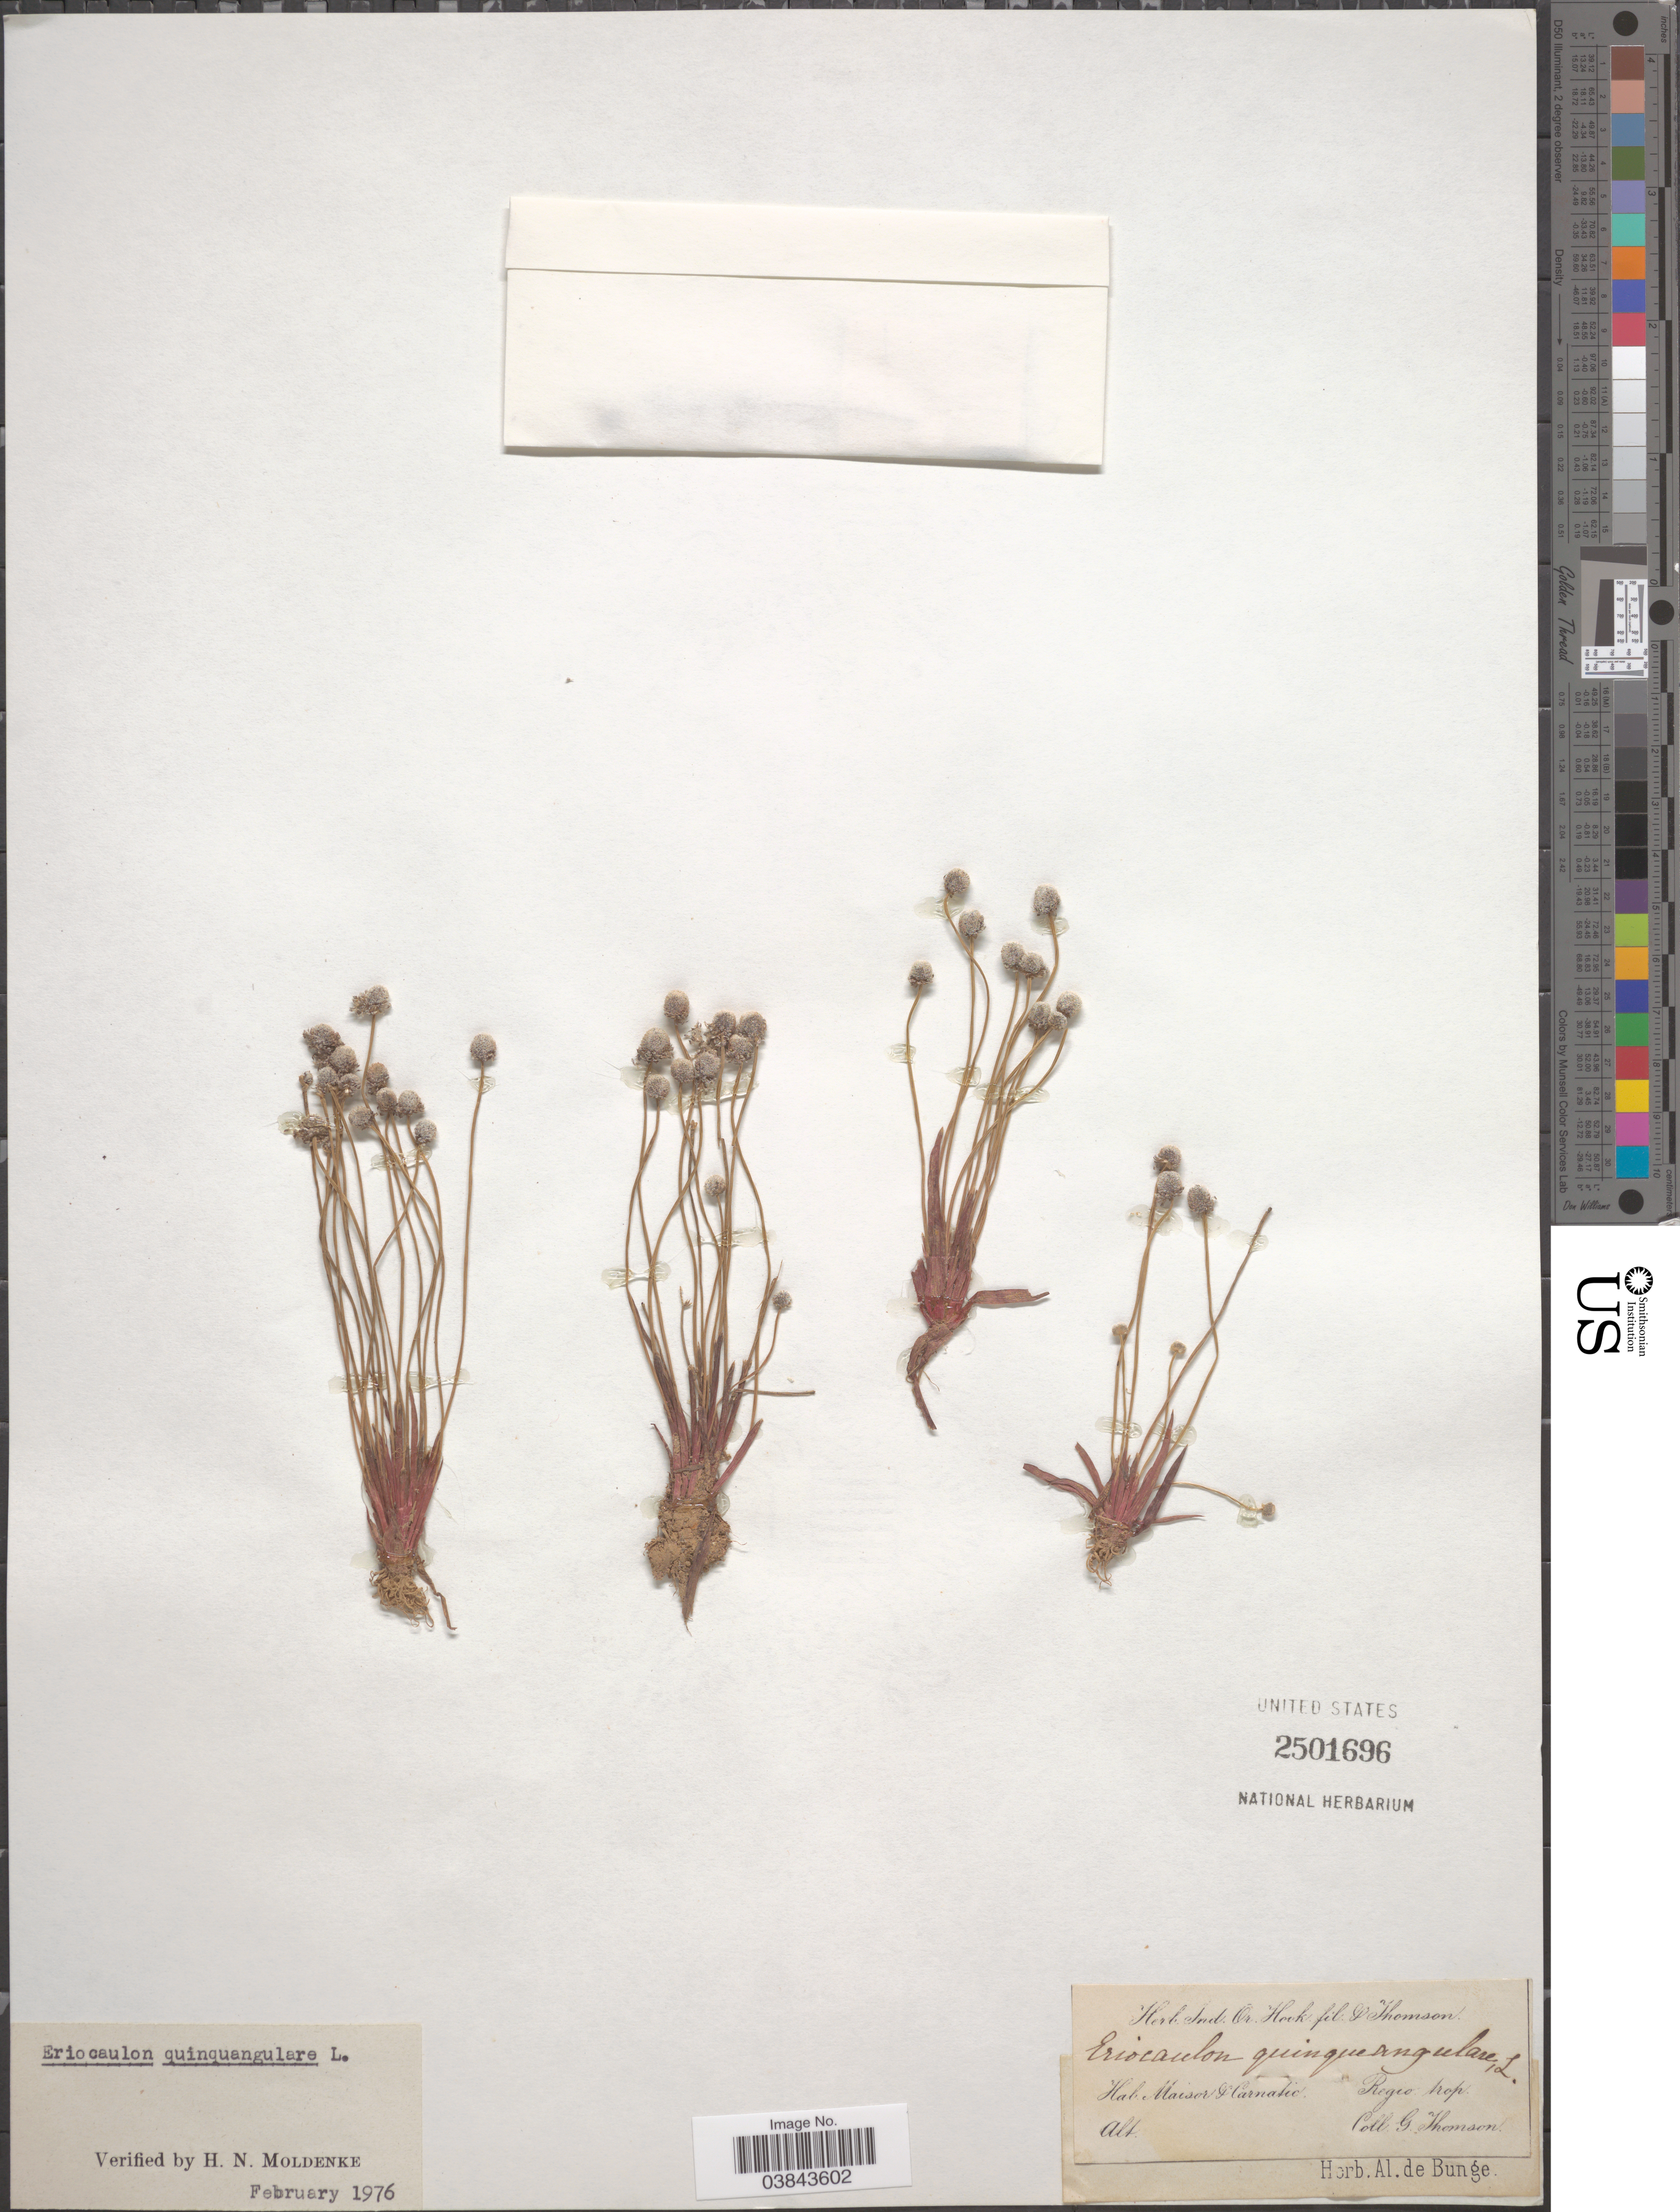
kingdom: Plantae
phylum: Tracheophyta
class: Liliopsida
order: Poales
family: Eriocaulaceae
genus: Eriocaulon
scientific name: Eriocaulon quinquangulare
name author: L.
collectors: G. Thomson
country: India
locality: Maisor & Carnatic. [unsure placement] Regio trop.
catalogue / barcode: US 2501696